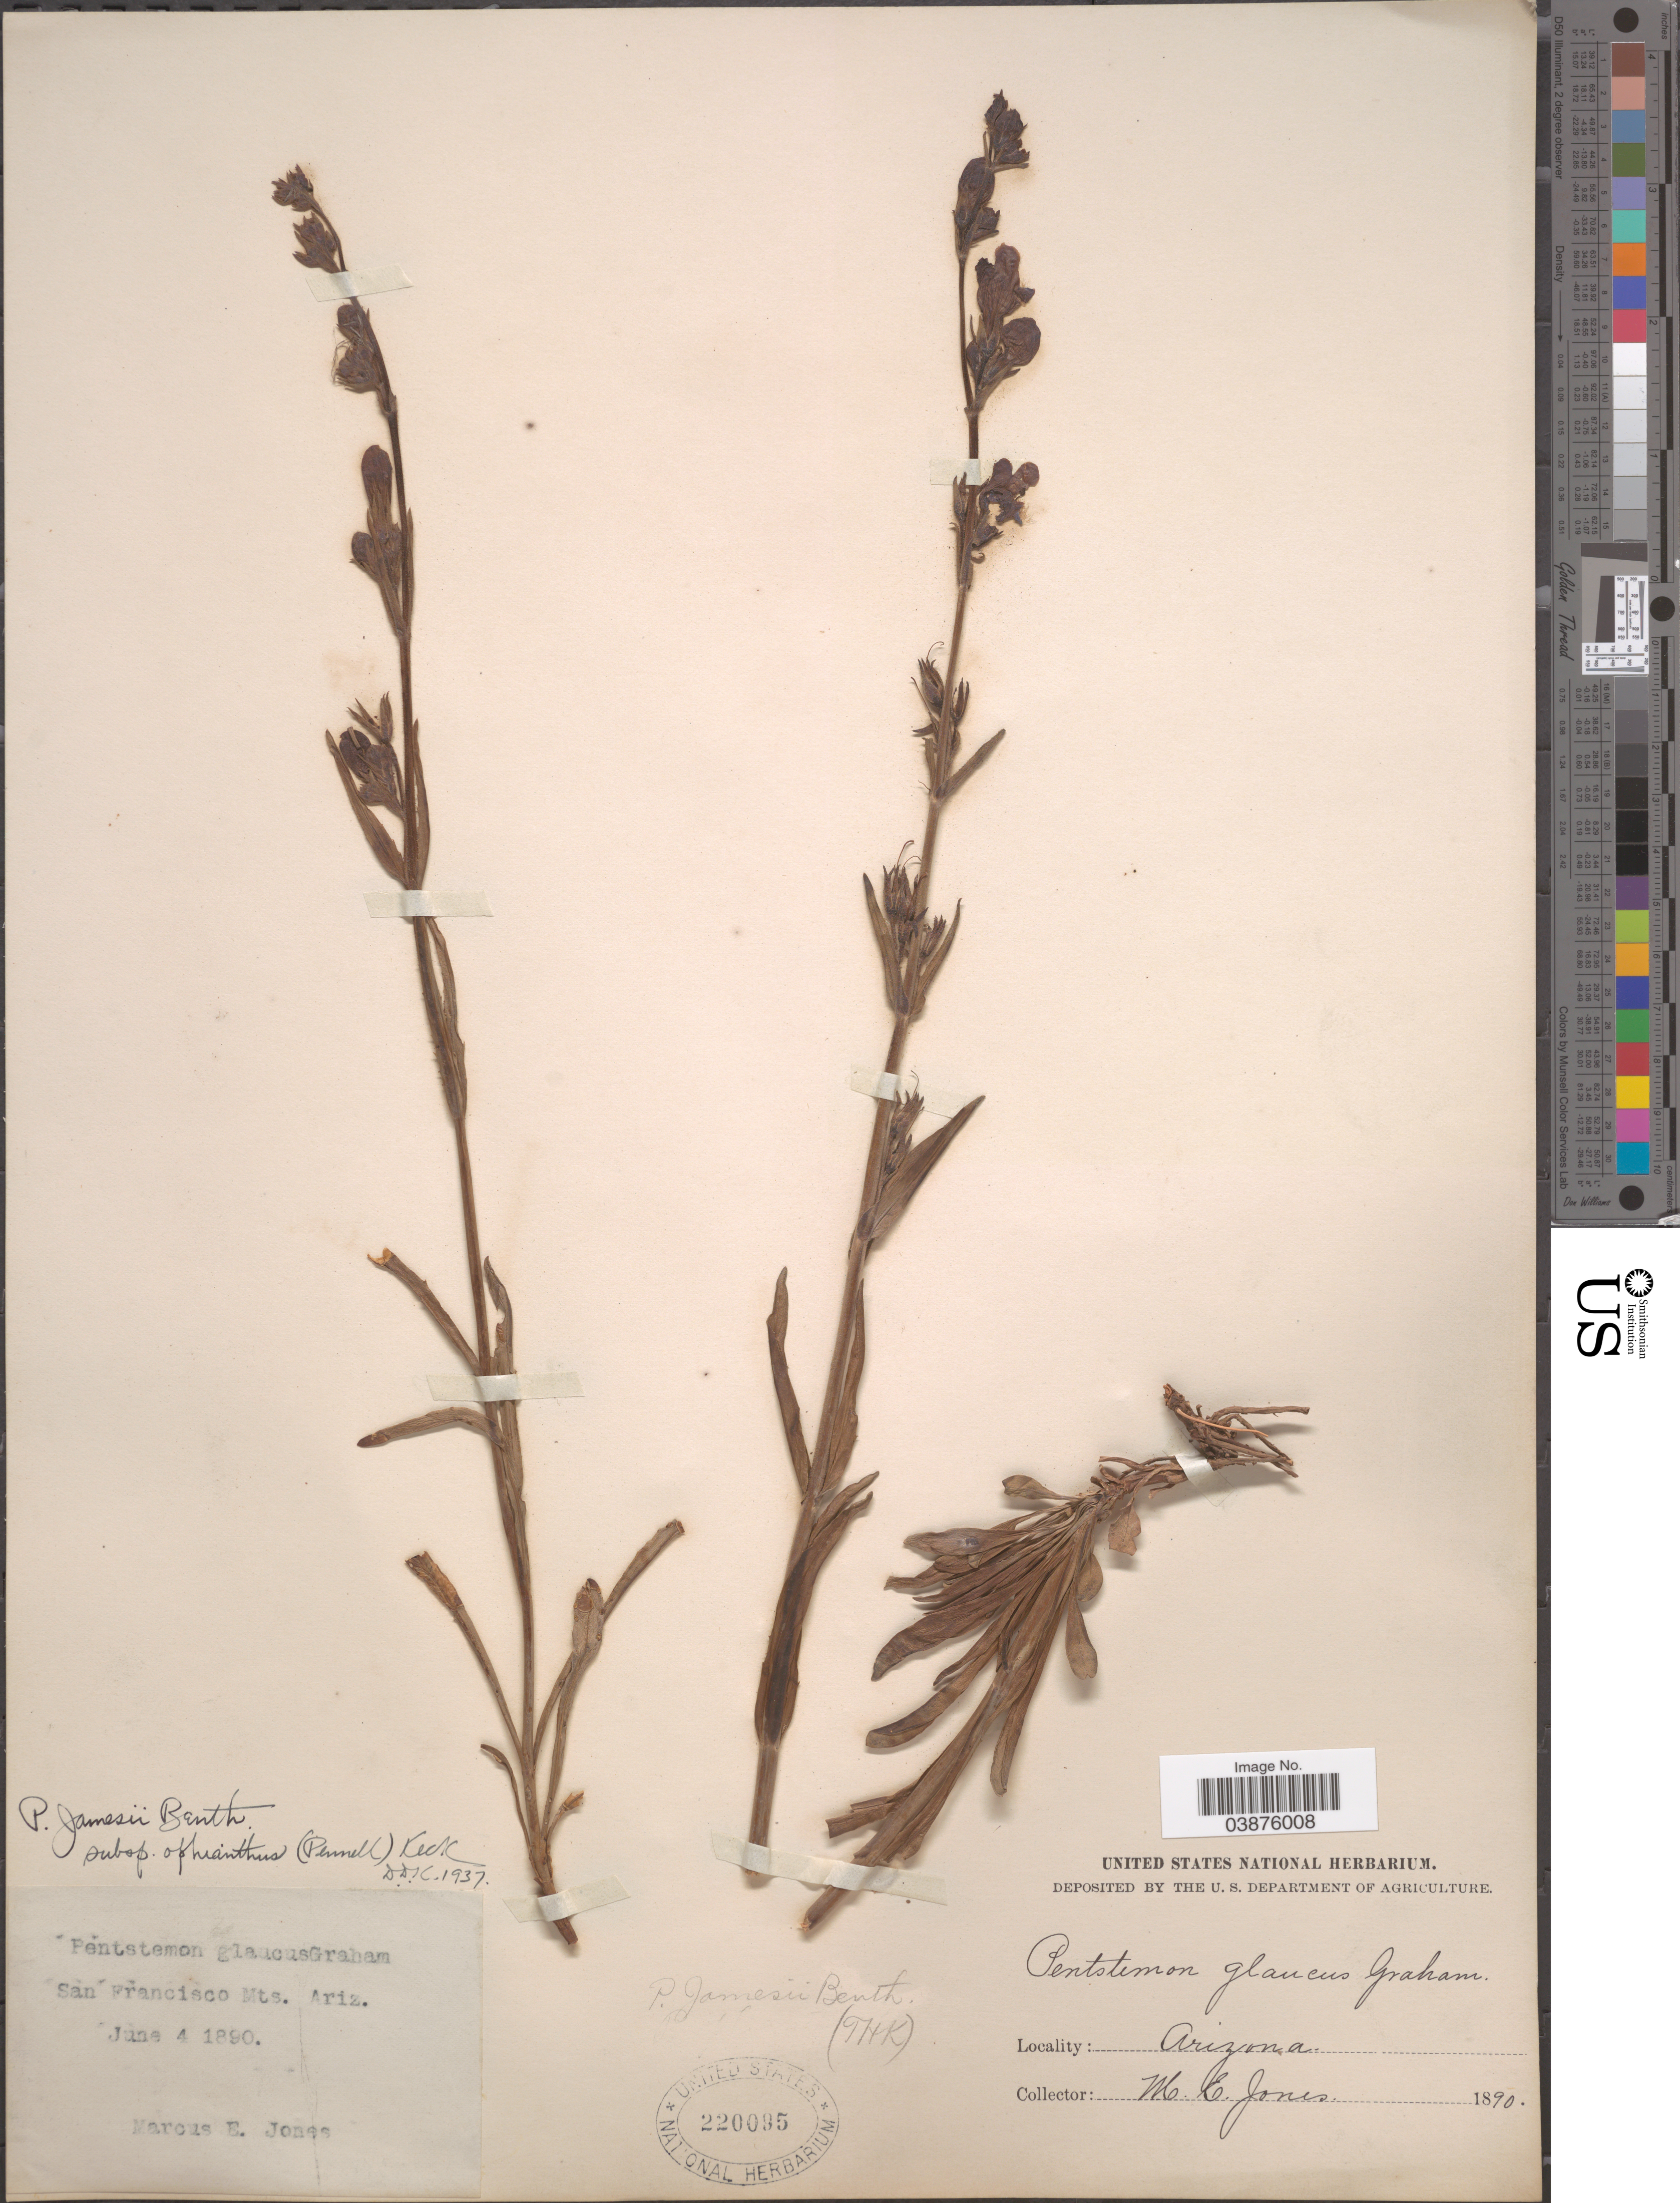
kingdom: Plantae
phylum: Tracheophyta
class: Magnoliopsida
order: Lamiales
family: Plantaginaceae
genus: Penstemon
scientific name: Penstemon jamesii subsp. ophianthus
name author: (Pennell) D.D. Keck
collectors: M. E. Jones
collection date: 1890-06-04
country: United States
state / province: Arizona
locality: San Francisco Mts.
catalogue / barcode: US 220095